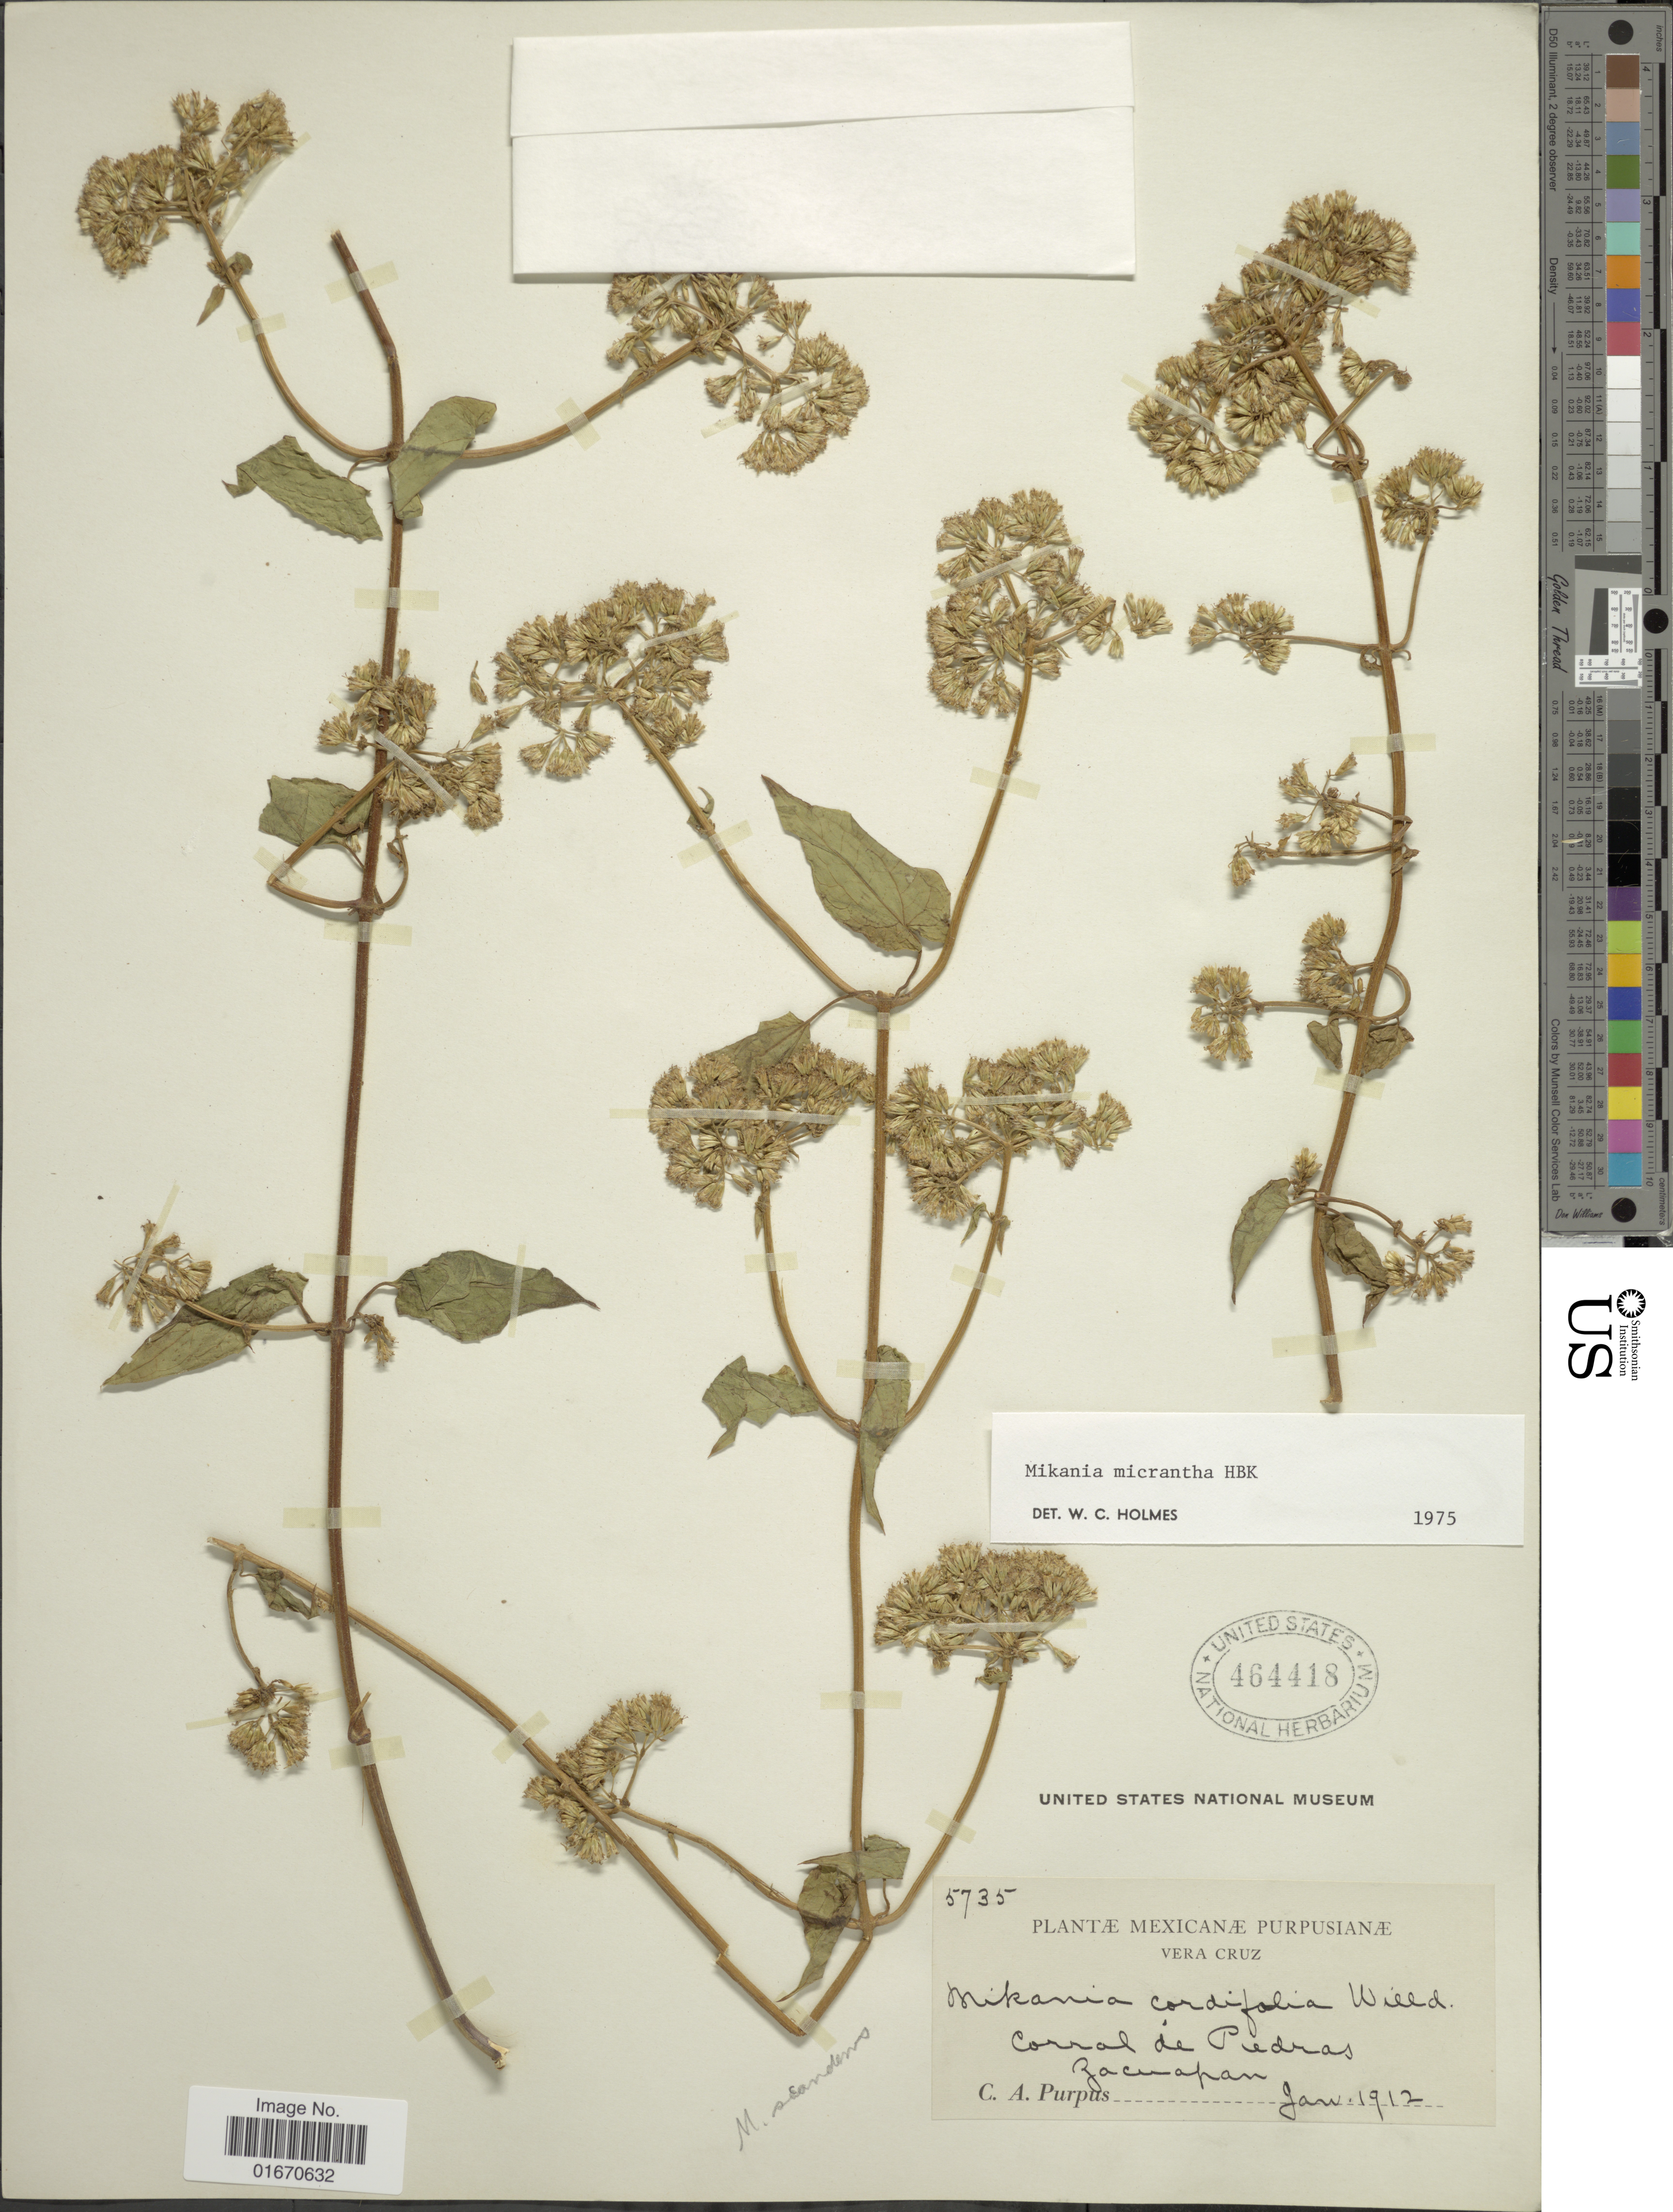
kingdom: Plantae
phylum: Tracheophyta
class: Magnoliopsida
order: Asterales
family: Asteraceae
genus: Mikania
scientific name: Mikania micrantha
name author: Kunth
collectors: C. A. Purpus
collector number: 5735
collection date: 1912-01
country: Mexico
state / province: Veracruz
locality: Vera Cruz, Corral de Piedras Zacuapan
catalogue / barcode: US 464418